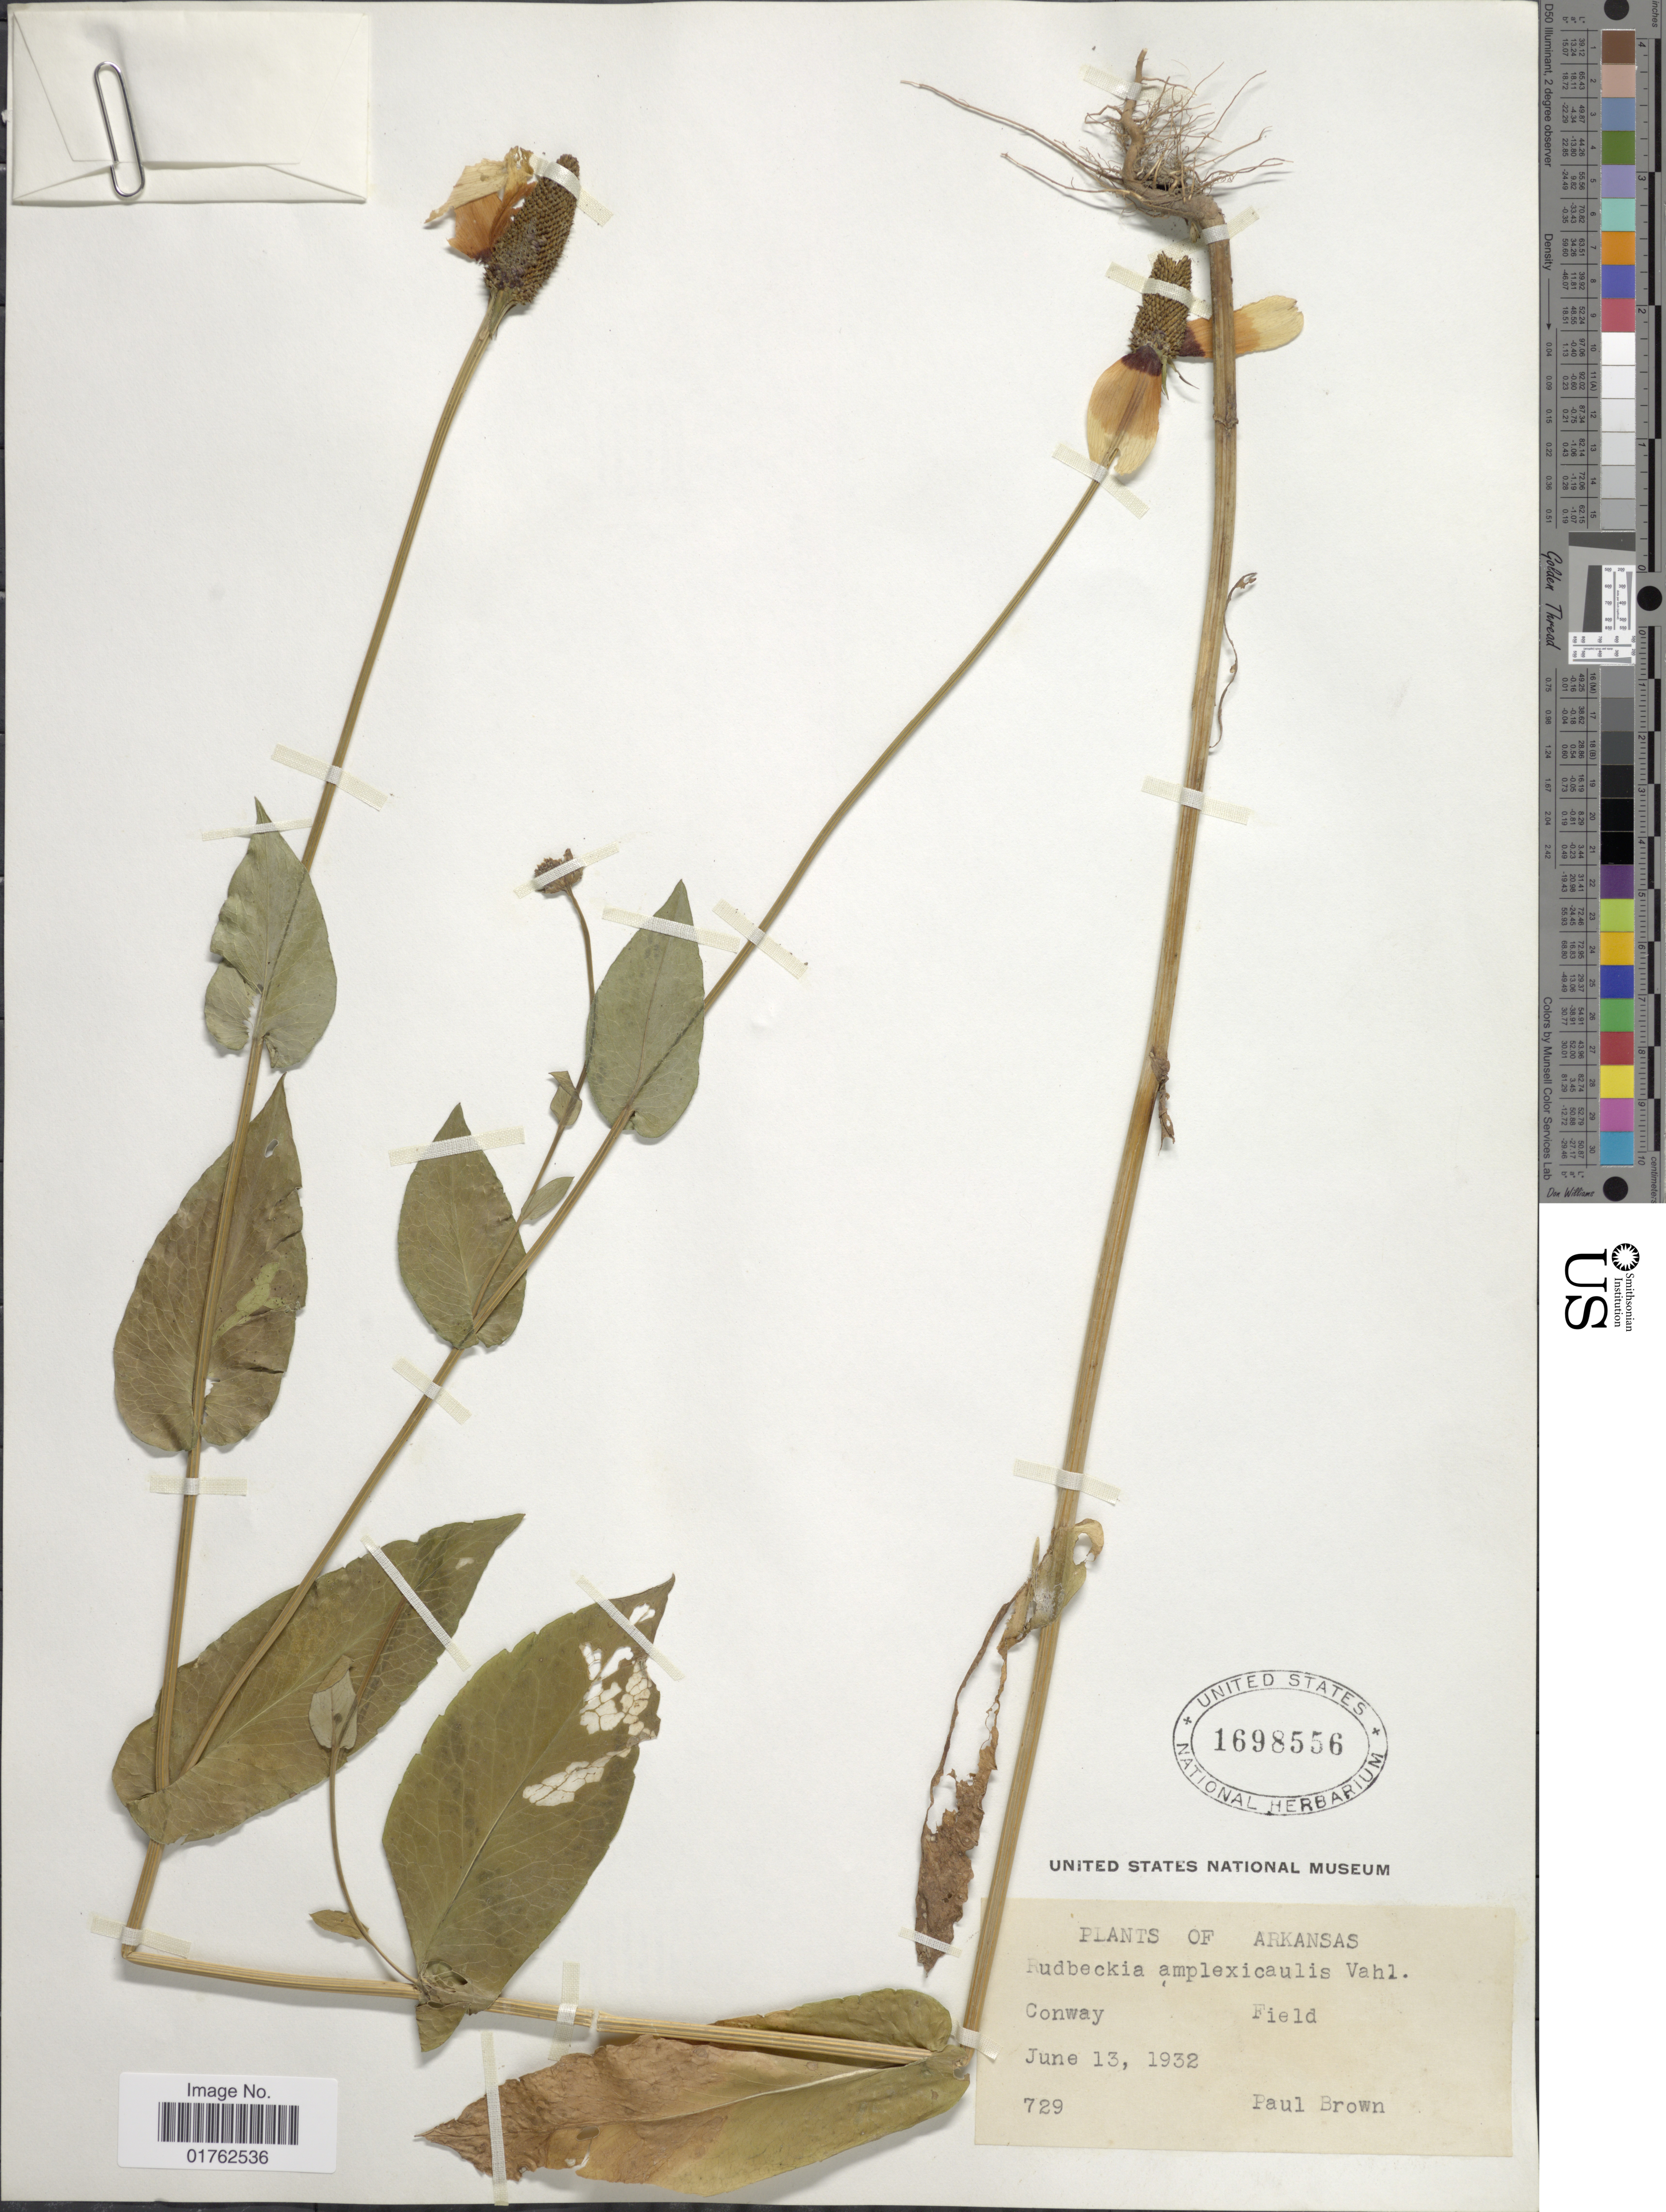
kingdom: Plantae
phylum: Tracheophyta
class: Magnoliopsida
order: Asterales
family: Asteraceae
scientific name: Dracopis amplexicaulis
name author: (Vahl) Cass.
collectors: P. M. Brown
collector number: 729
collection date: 1932-06-13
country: United States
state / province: Arkansas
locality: Conway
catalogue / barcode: US 1698556